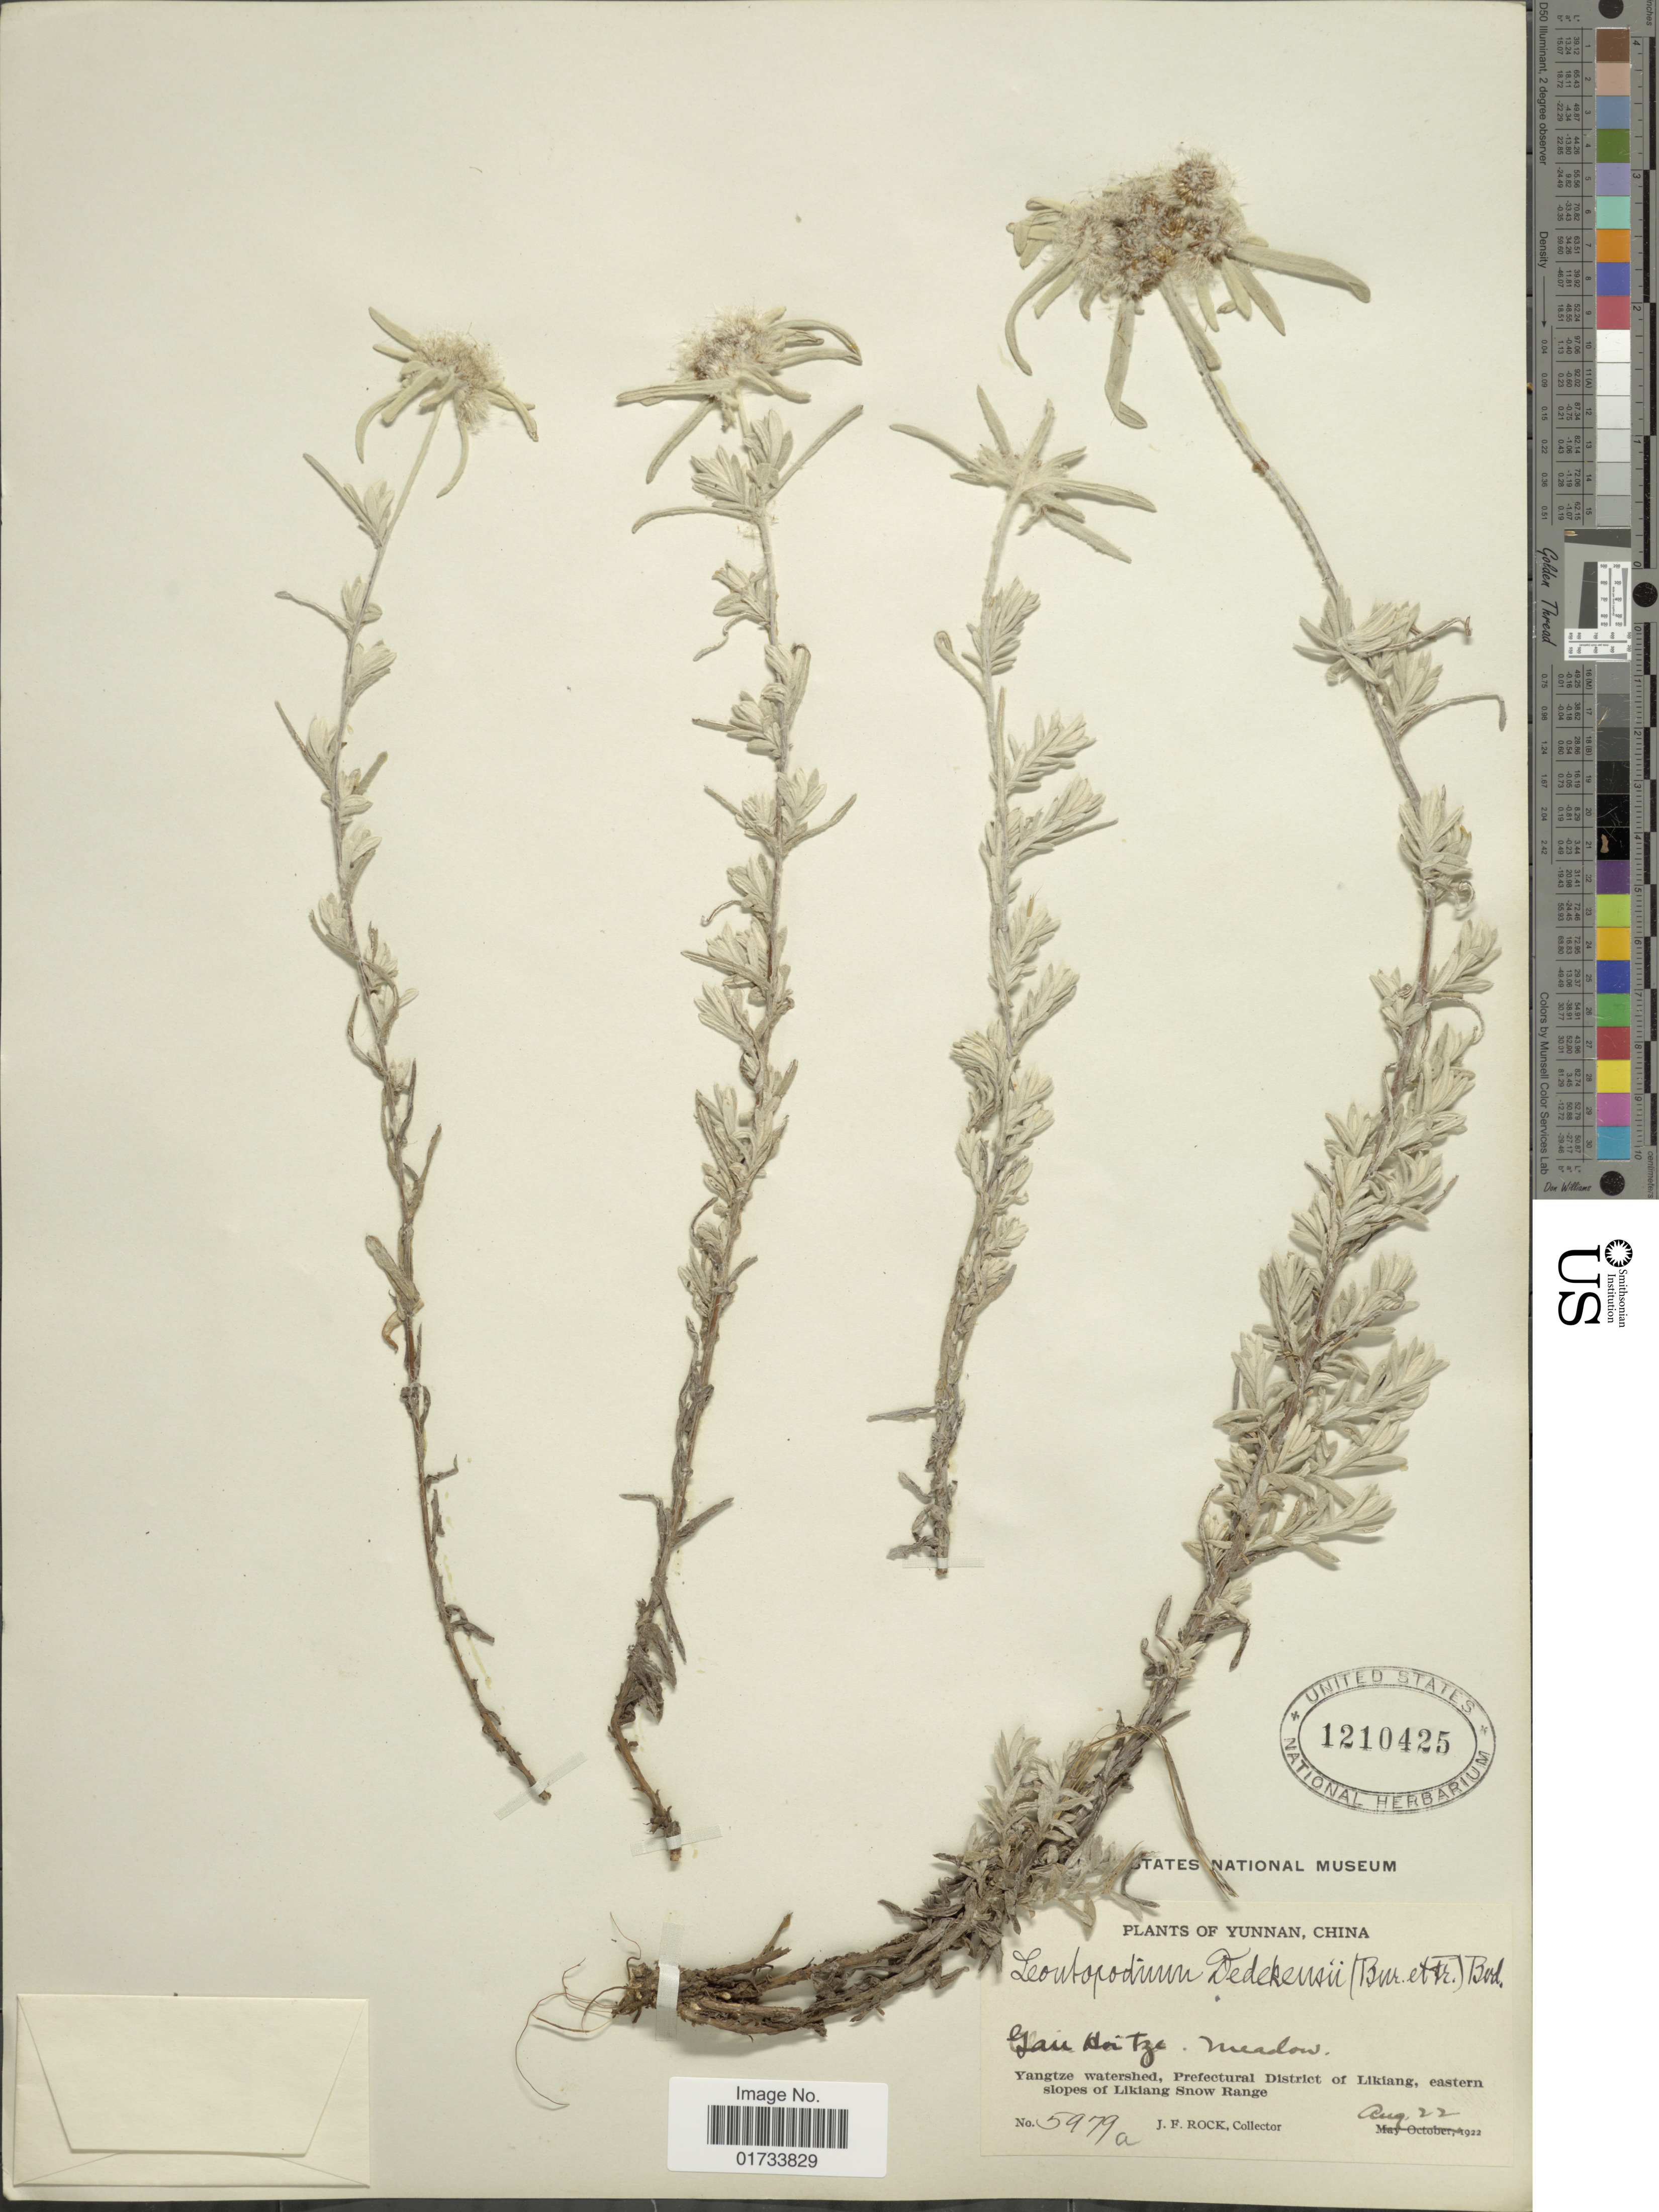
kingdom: Plantae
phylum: Tracheophyta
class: Magnoliopsida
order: Asterales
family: Asteraceae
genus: Leontopodium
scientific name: Leontopodium dedekensii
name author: (Bureau & Franch.) Beauverd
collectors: J. Rock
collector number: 5979a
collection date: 1922-08-22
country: China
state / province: Yunnan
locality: Yan Hai Tze, meadow. Yangtze watershed, Prefectural District of Likiang, eastern slopes of Likiang Snow Range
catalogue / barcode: US 1210425